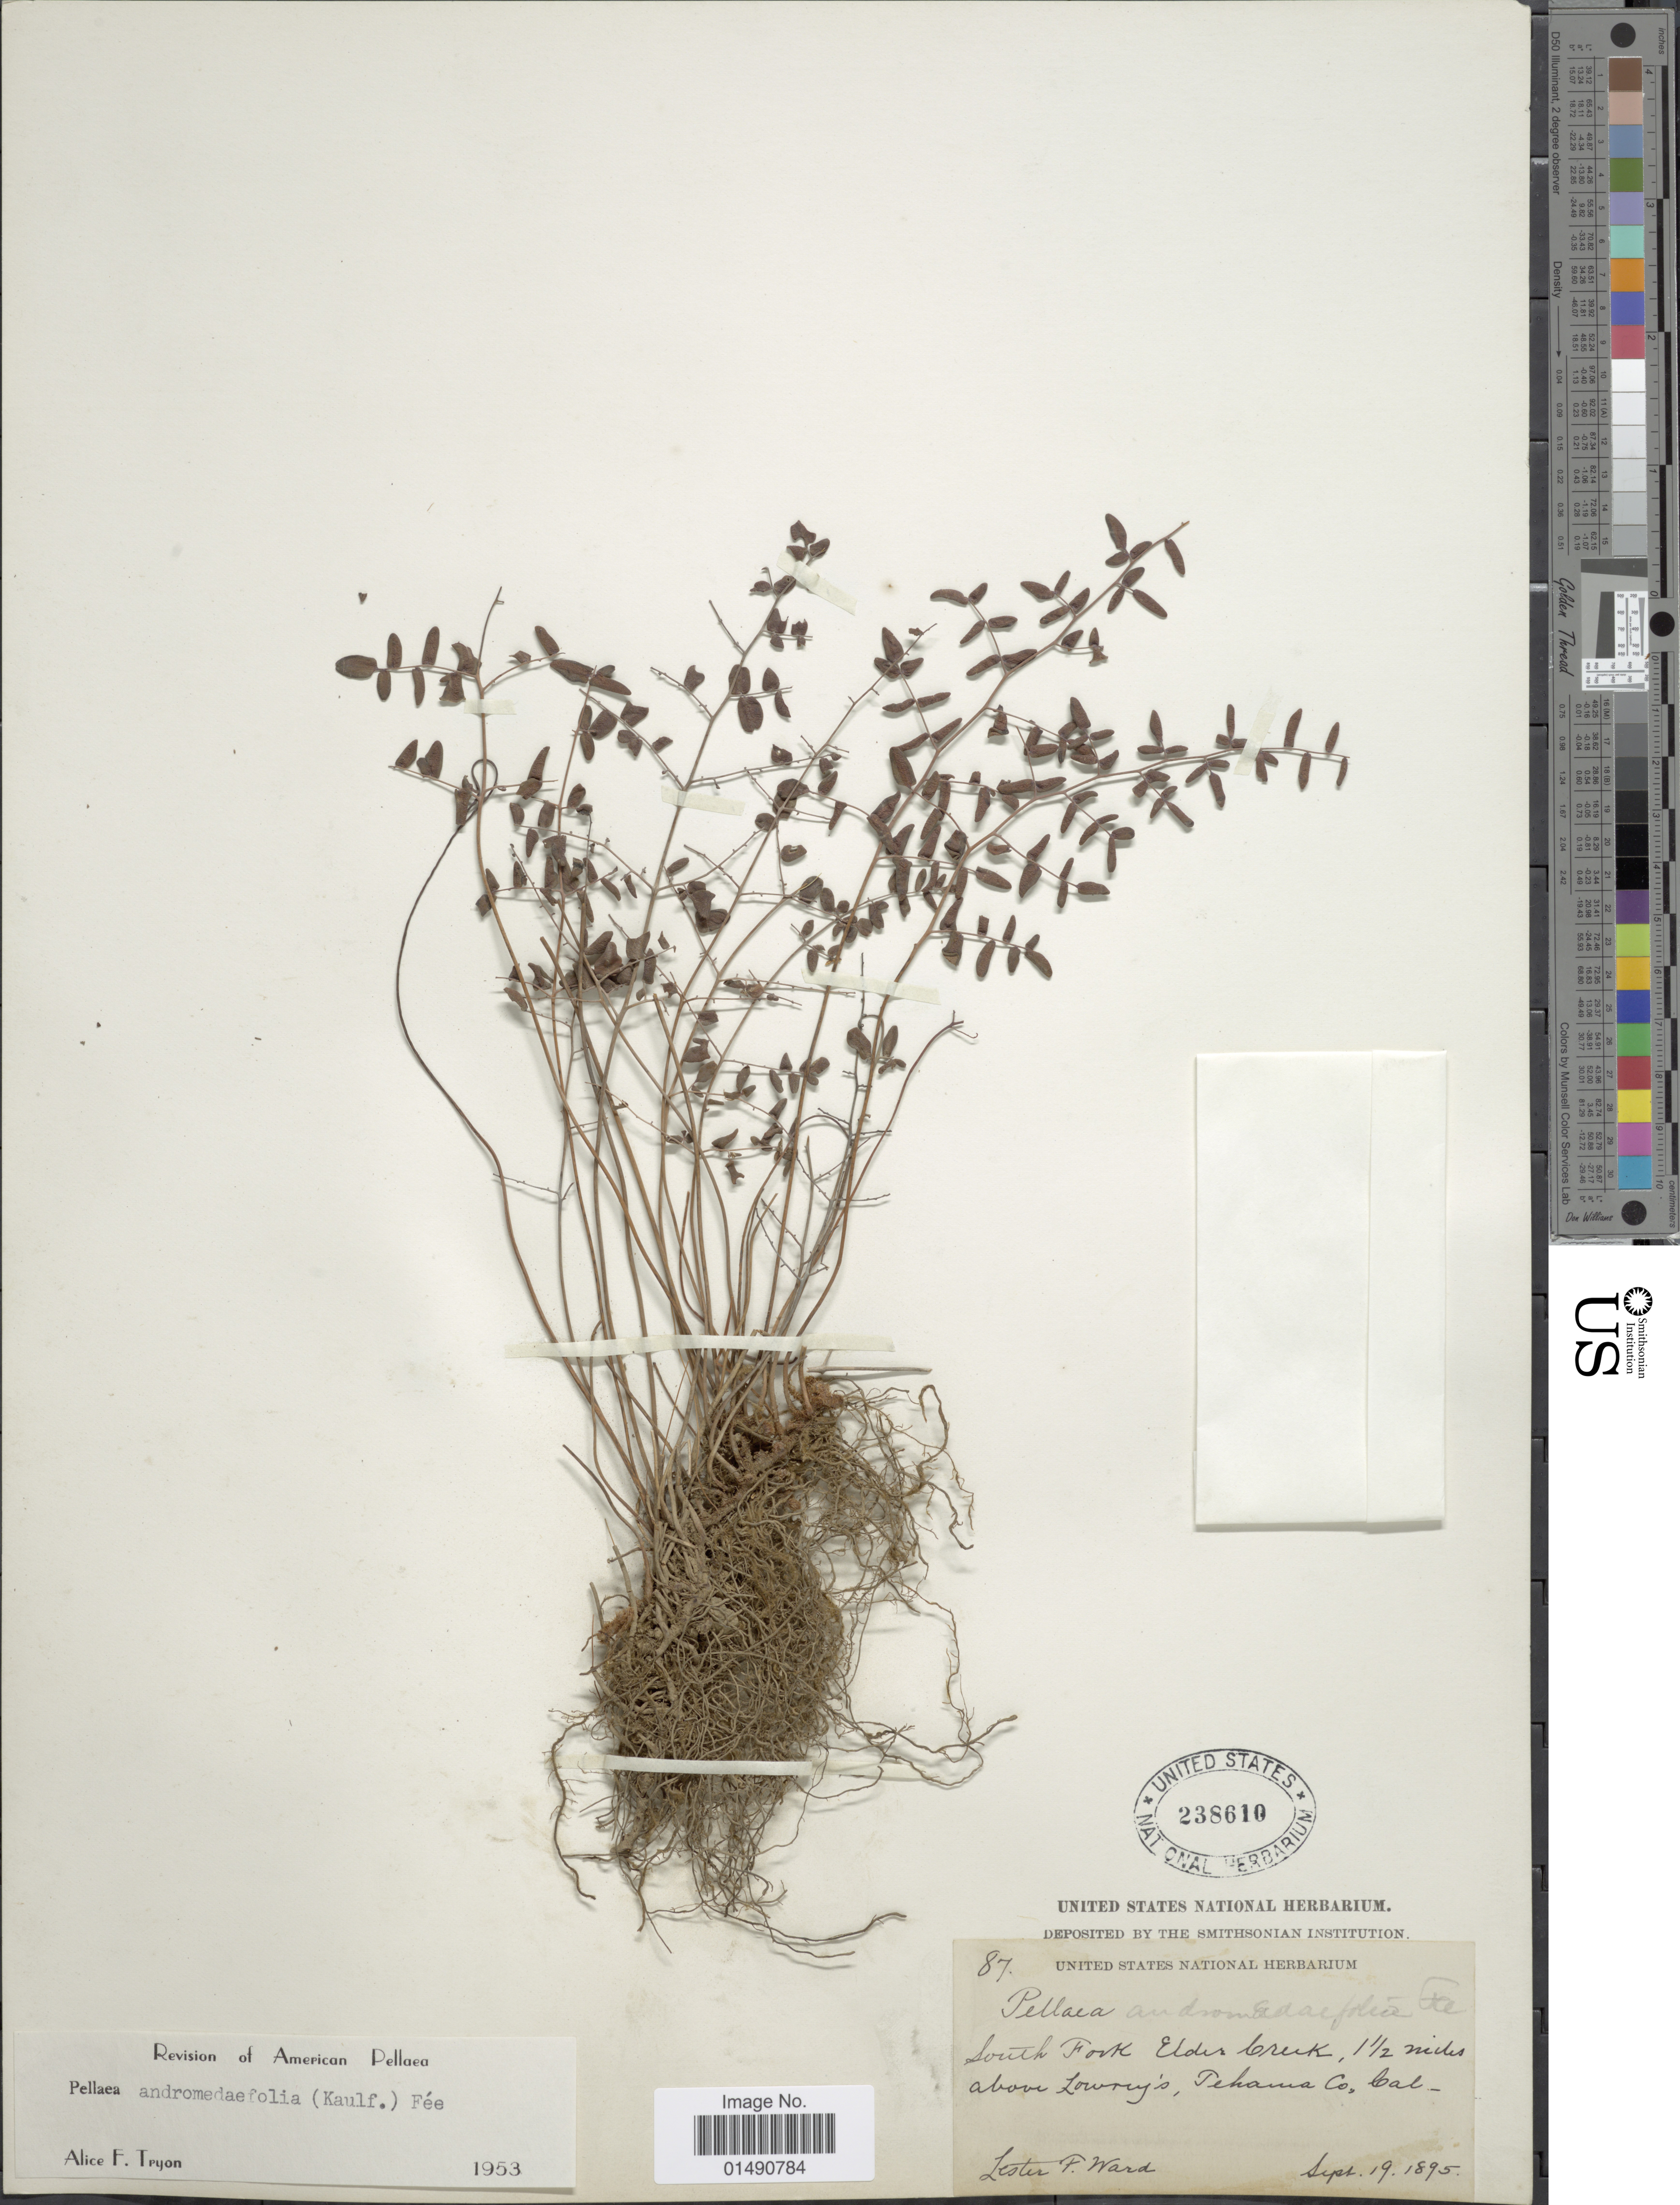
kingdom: Plantae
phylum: Tracheophyta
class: Polypodiopsida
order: Polypodiales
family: Pteridaceae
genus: Pellaea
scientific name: Pellaea andromedifolia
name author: (Kaulf.) Fée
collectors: L. F. Ward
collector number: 87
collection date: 1895-09-19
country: United States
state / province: California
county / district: Tehama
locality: South Fork Elders Creek, 1 1/2 miles above Lowrey's, Tehama Co.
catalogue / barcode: US 238610